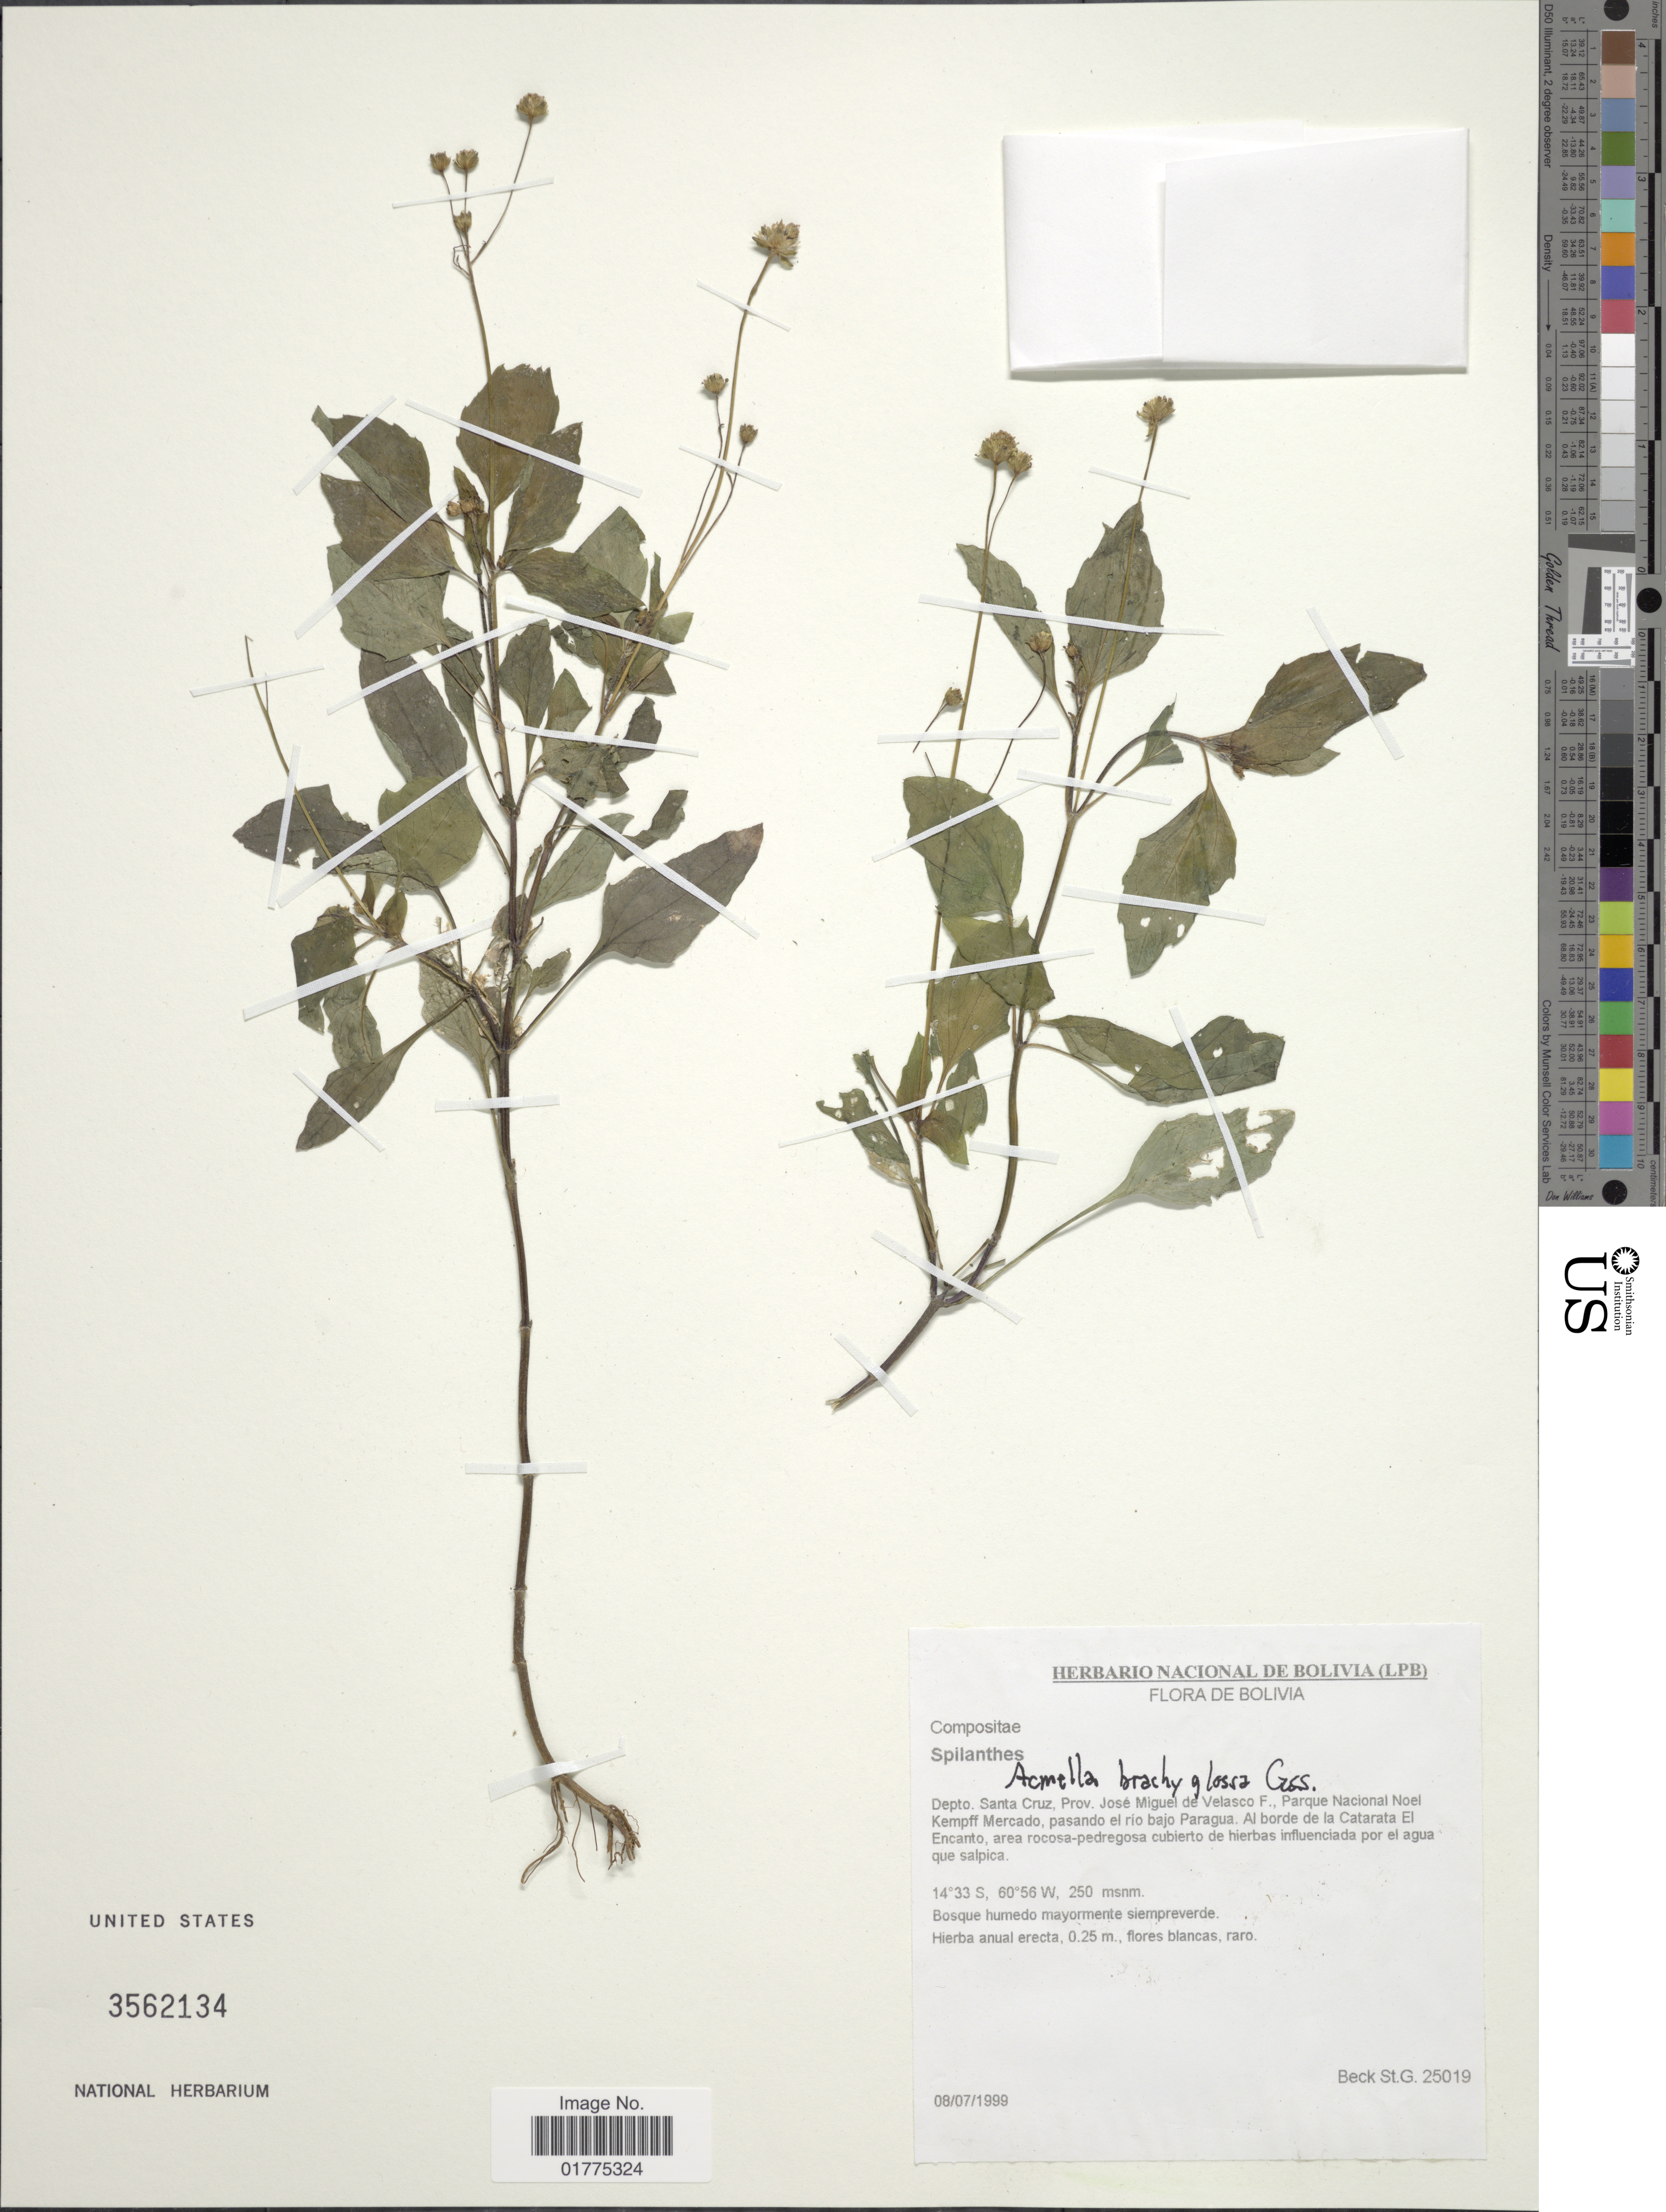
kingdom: Plantae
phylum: Tracheophyta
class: Magnoliopsida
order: Asterales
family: Asteraceae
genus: Acmella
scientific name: Acmella brachyglossa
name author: Cass.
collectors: S. G. Beck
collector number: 25019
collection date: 1999-07-08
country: Bolivia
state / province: Santa Cruz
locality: Depto. Santa Cruz, Prov, Jose Miguel de Velasco F., parque Nacional Noel Kempff Mercado, pasando el rio bajo Paragua, Al borde de la Catarata El Encanto, area rocosa-pedregosa cubierto de hierbas influenciada por el agua que salpica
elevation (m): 250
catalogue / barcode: US 3562134